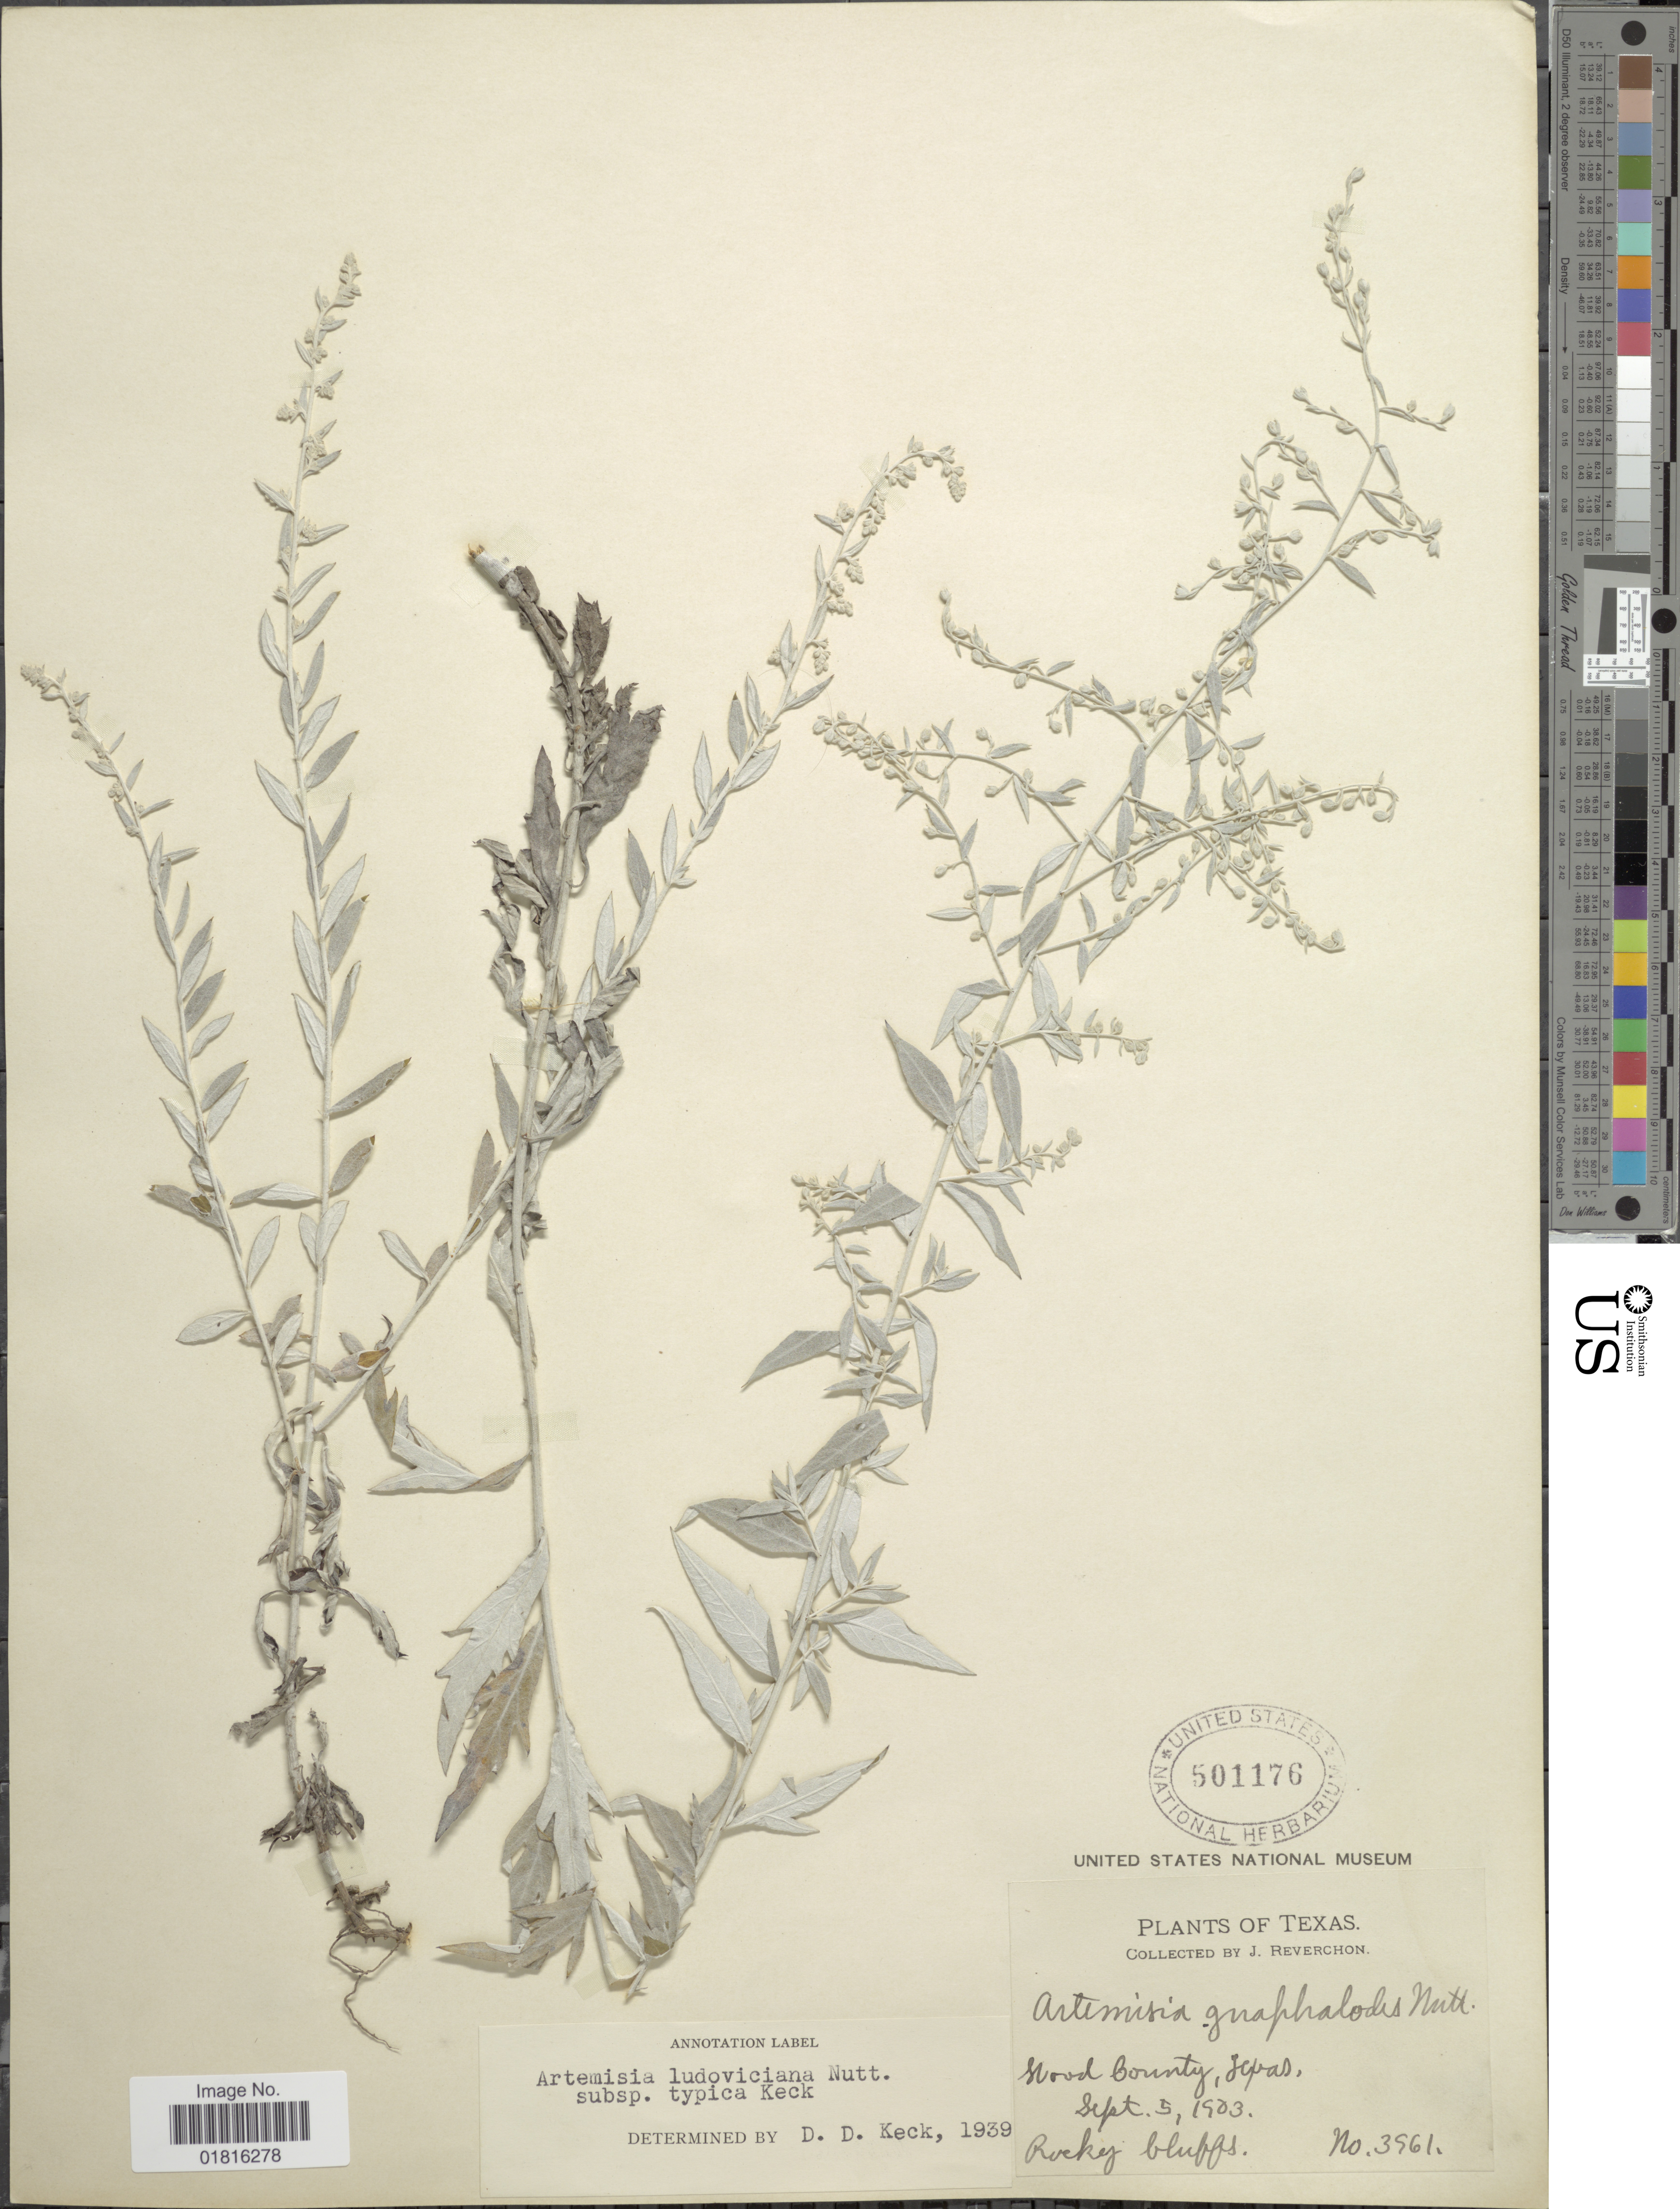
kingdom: Plantae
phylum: Tracheophyta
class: Magnoliopsida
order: Asterales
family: Asteraceae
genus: Artemisia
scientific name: Artemisia ludoviciana subsp. mexicana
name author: (Willd. ex Spreng.) D.D. Keck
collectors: J. Reverchon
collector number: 3961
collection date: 1903-09-05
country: United States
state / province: Texas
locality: Wood County, Rocky bluffs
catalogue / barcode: US 501176